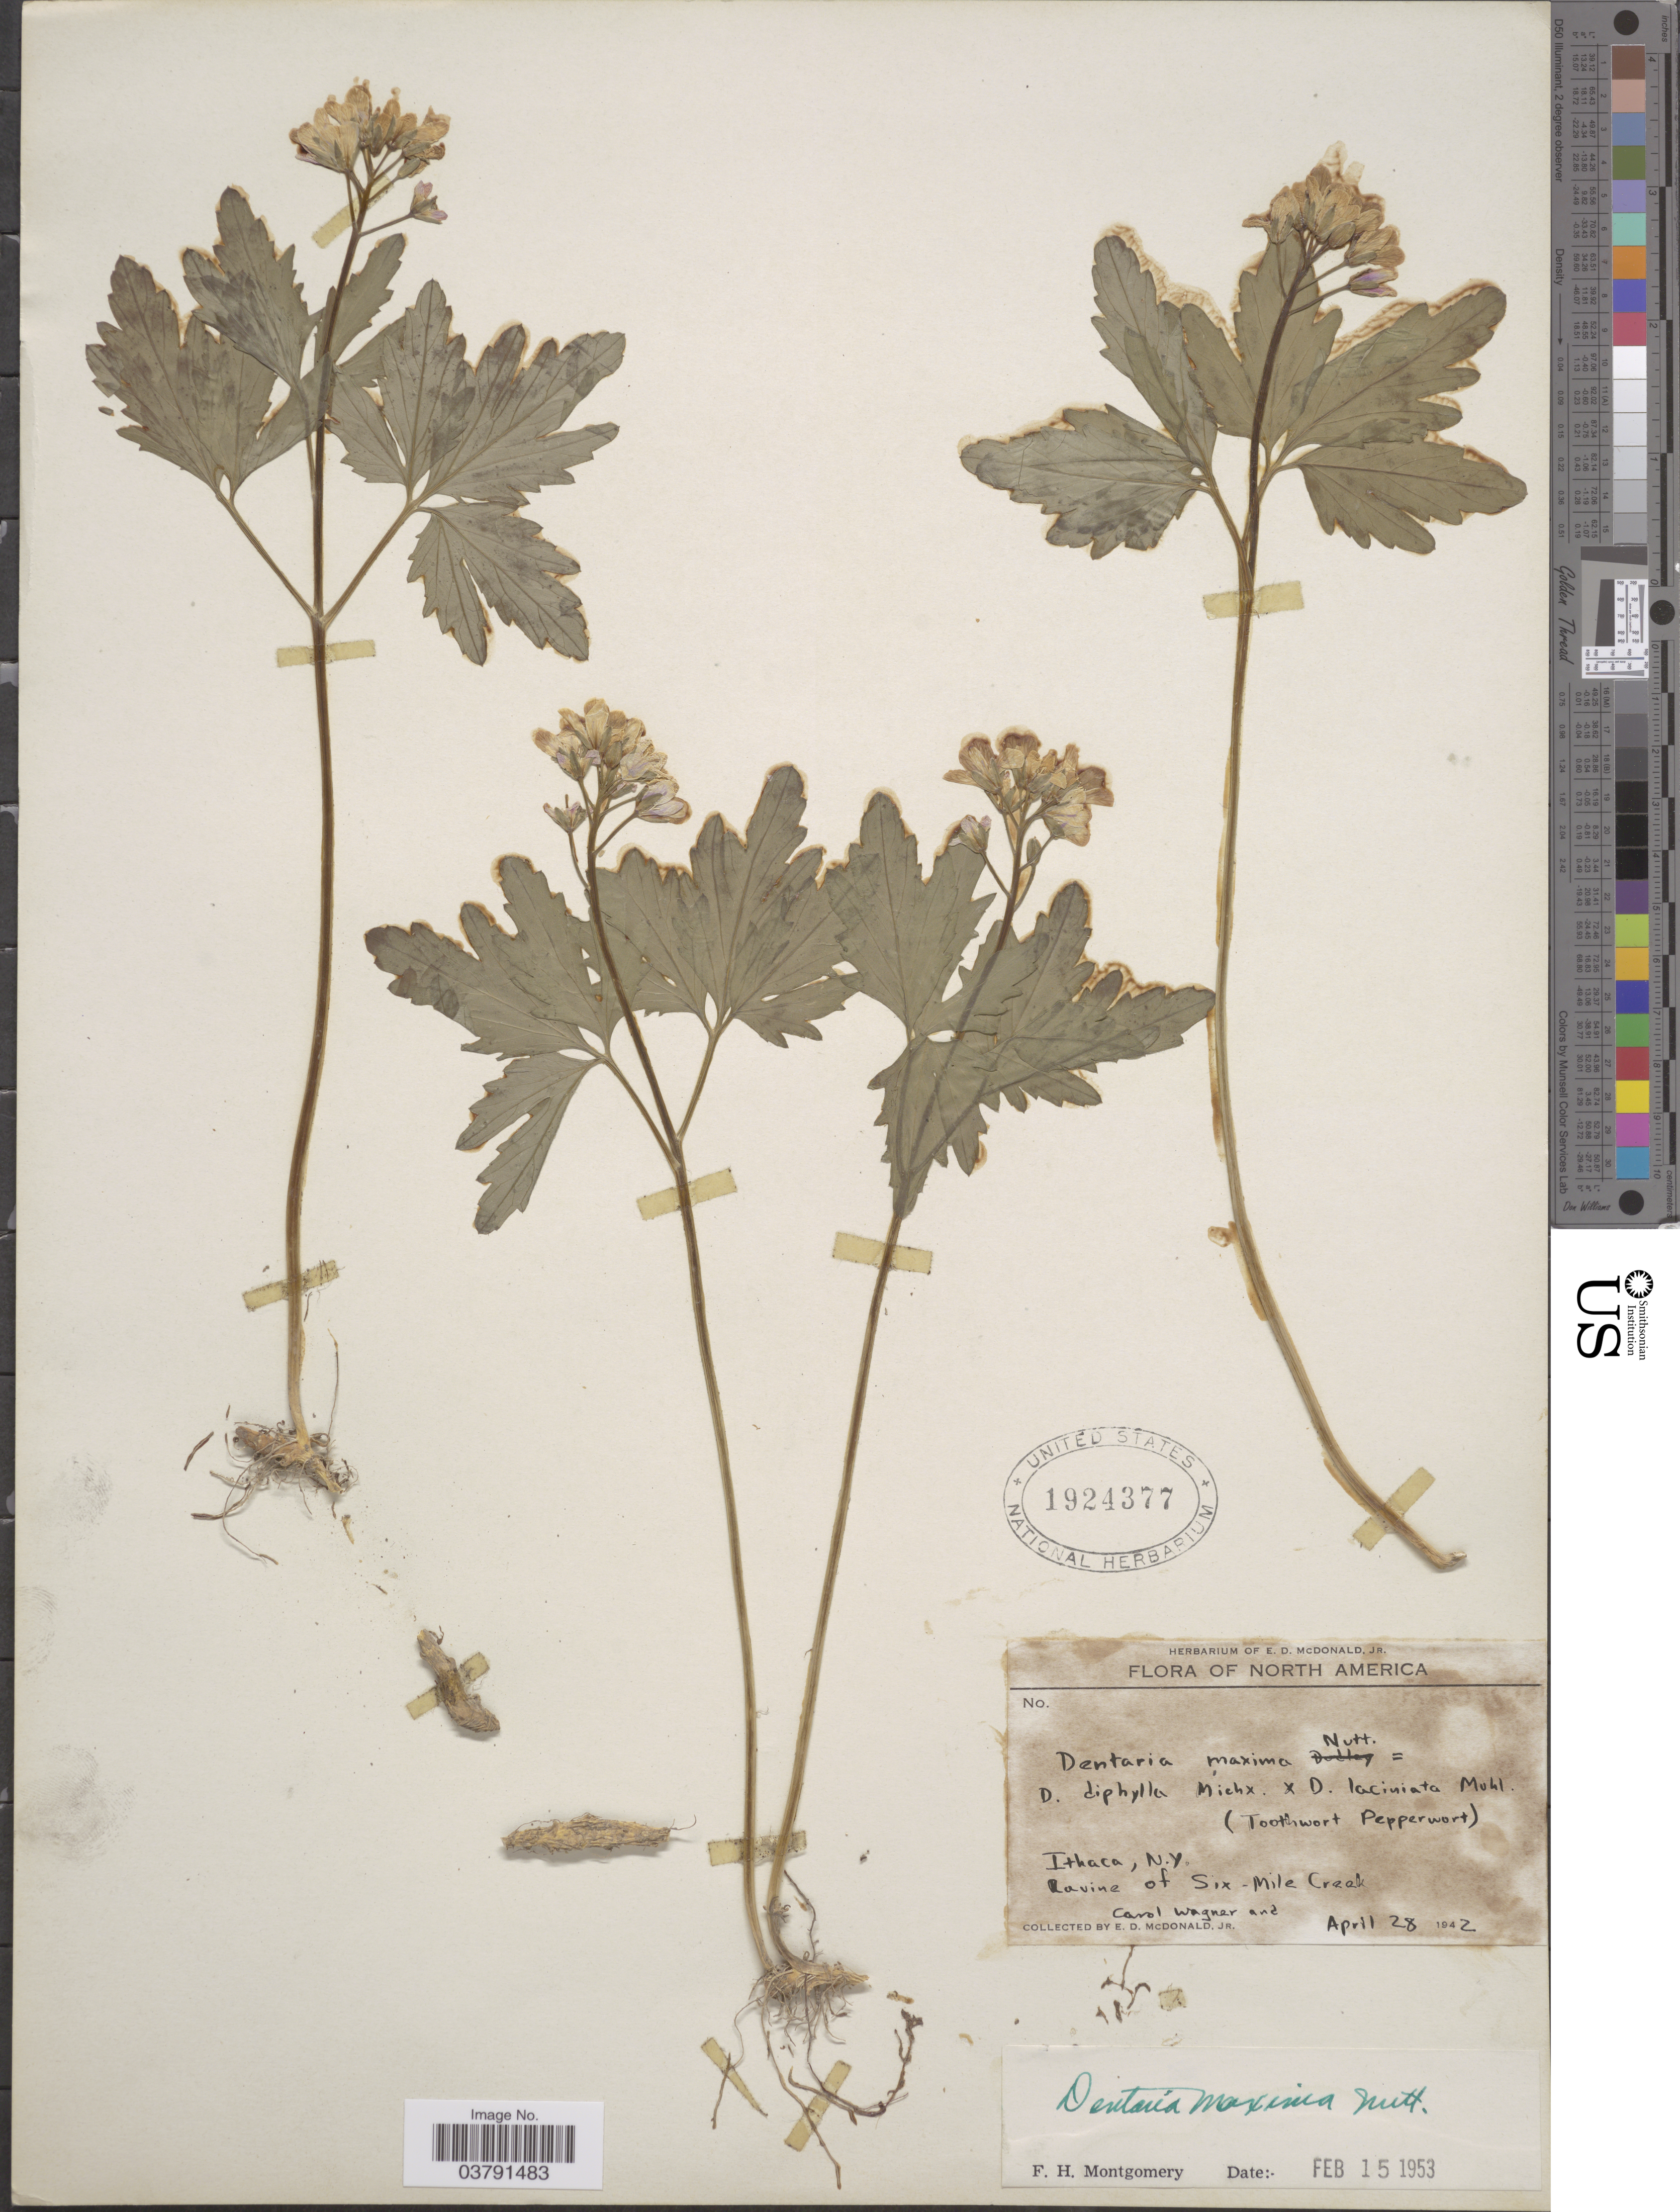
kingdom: Plantae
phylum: Tracheophyta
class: Magnoliopsida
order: Brassicales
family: Brassicaceae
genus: Dentaria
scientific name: Dentaria maxima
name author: Nutt.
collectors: C. Wagner & E. D. McDonald Jr.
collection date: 1942-04-28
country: United States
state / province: New York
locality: Ithaca. Ravine of Six-Mile Creek.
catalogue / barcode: US 1924377